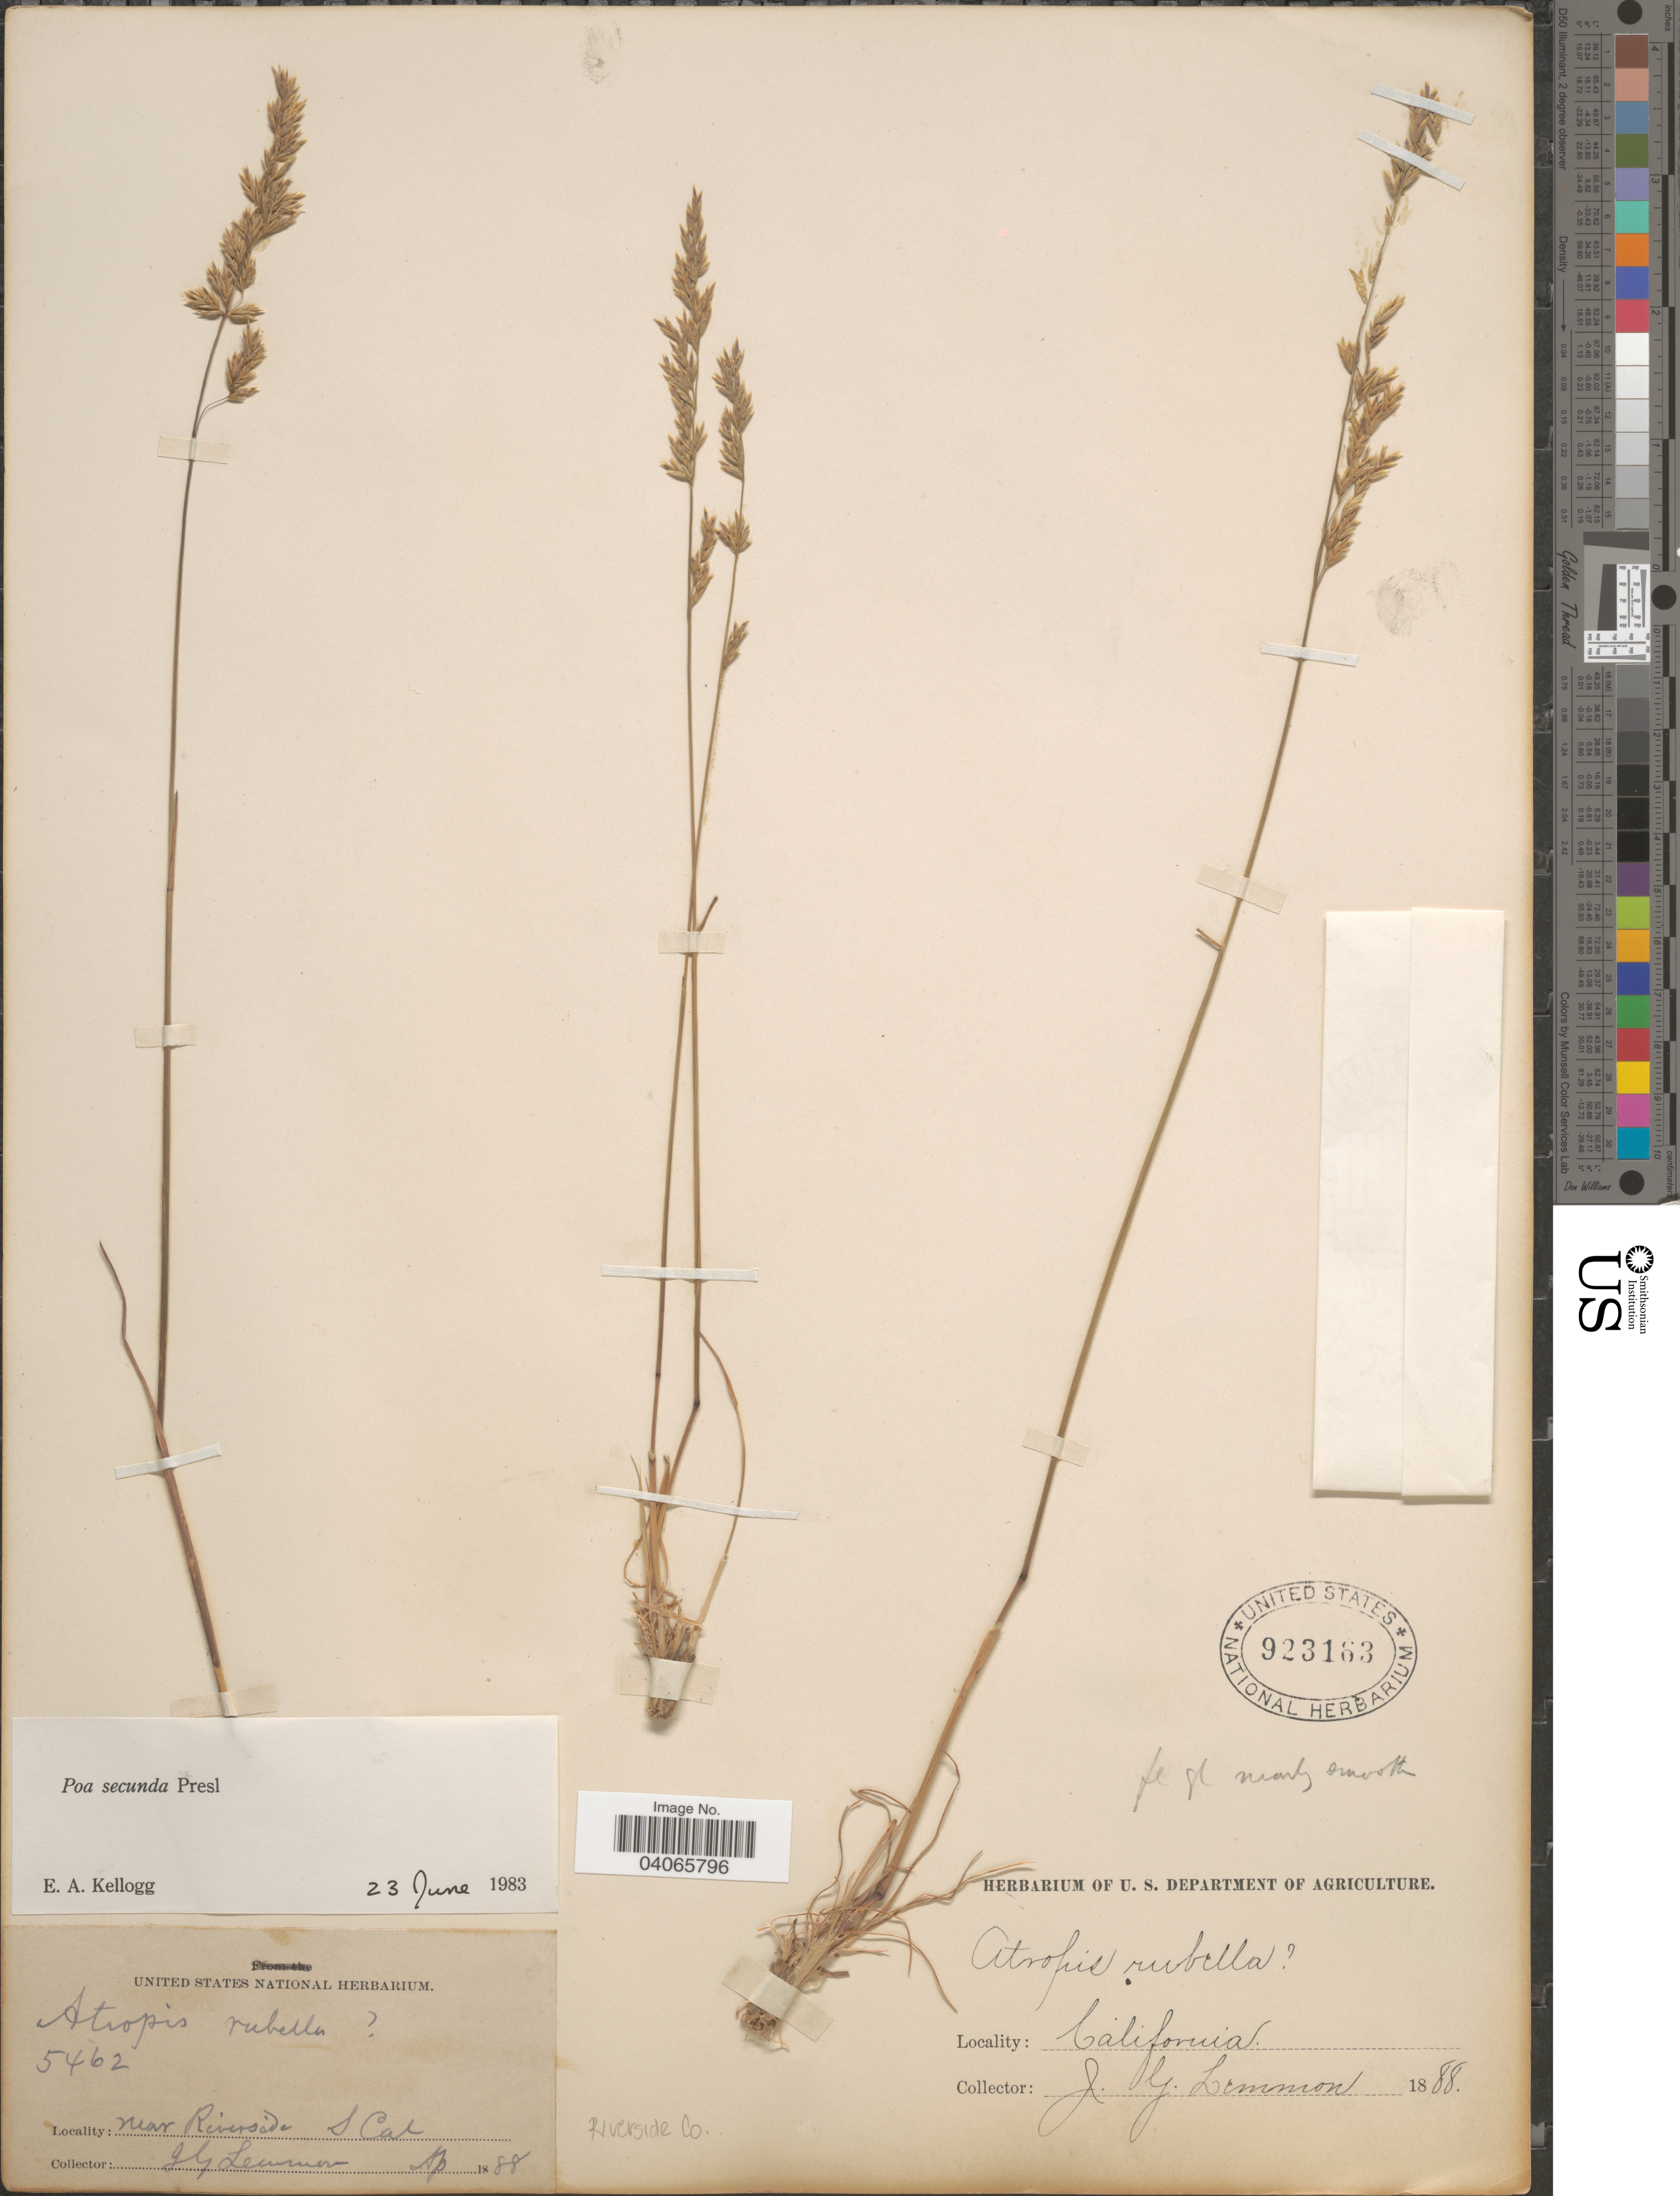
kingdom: Plantae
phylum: Tracheophyta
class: Liliopsida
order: Poales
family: Poaceae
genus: Poa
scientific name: Poa secunda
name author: J. Presl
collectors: J. Lemmon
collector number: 5462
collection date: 1888-04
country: United States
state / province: California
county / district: Riverside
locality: Near Riverside, S. Cal. Riverside Co.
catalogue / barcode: US 923163